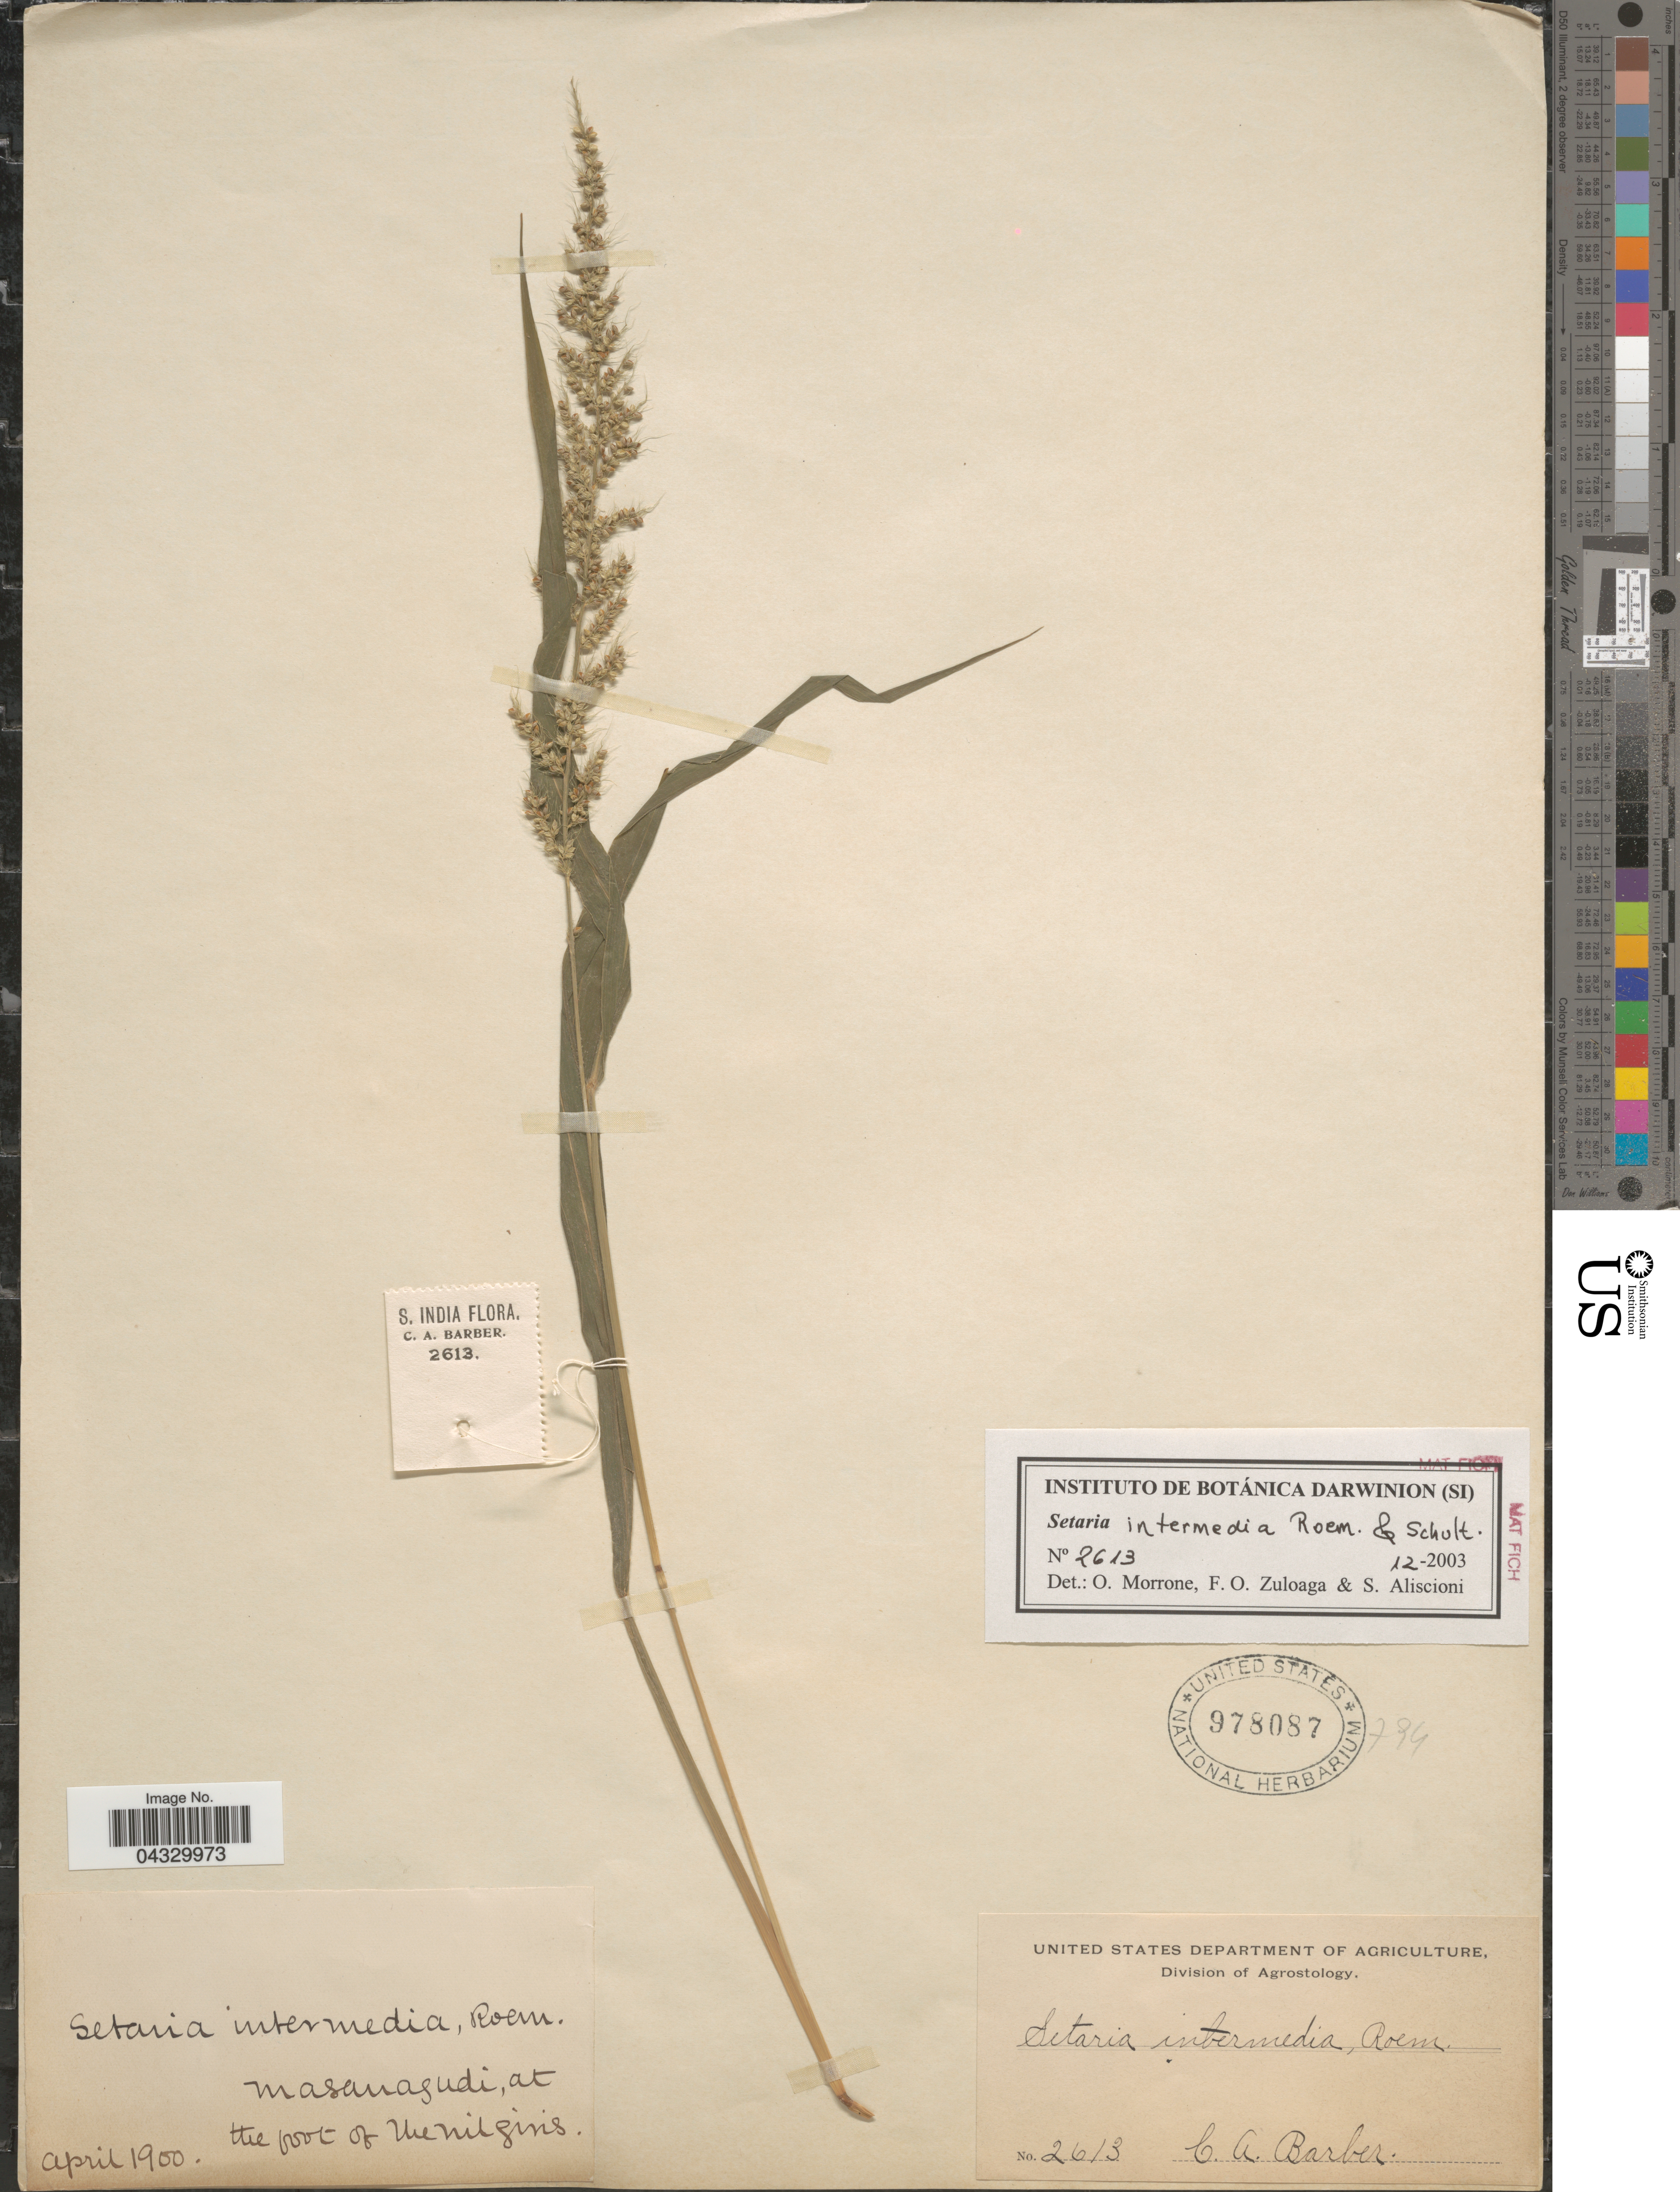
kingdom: Plantae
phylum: Tracheophyta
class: Liliopsida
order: Poales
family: Poaceae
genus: Setaria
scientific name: Setaria intermedia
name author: Roem. & Schult.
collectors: C. Barber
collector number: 2613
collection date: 1900-04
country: India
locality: S. India. Masanagudi, at the foot of the Nilgiris.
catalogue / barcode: US 978087